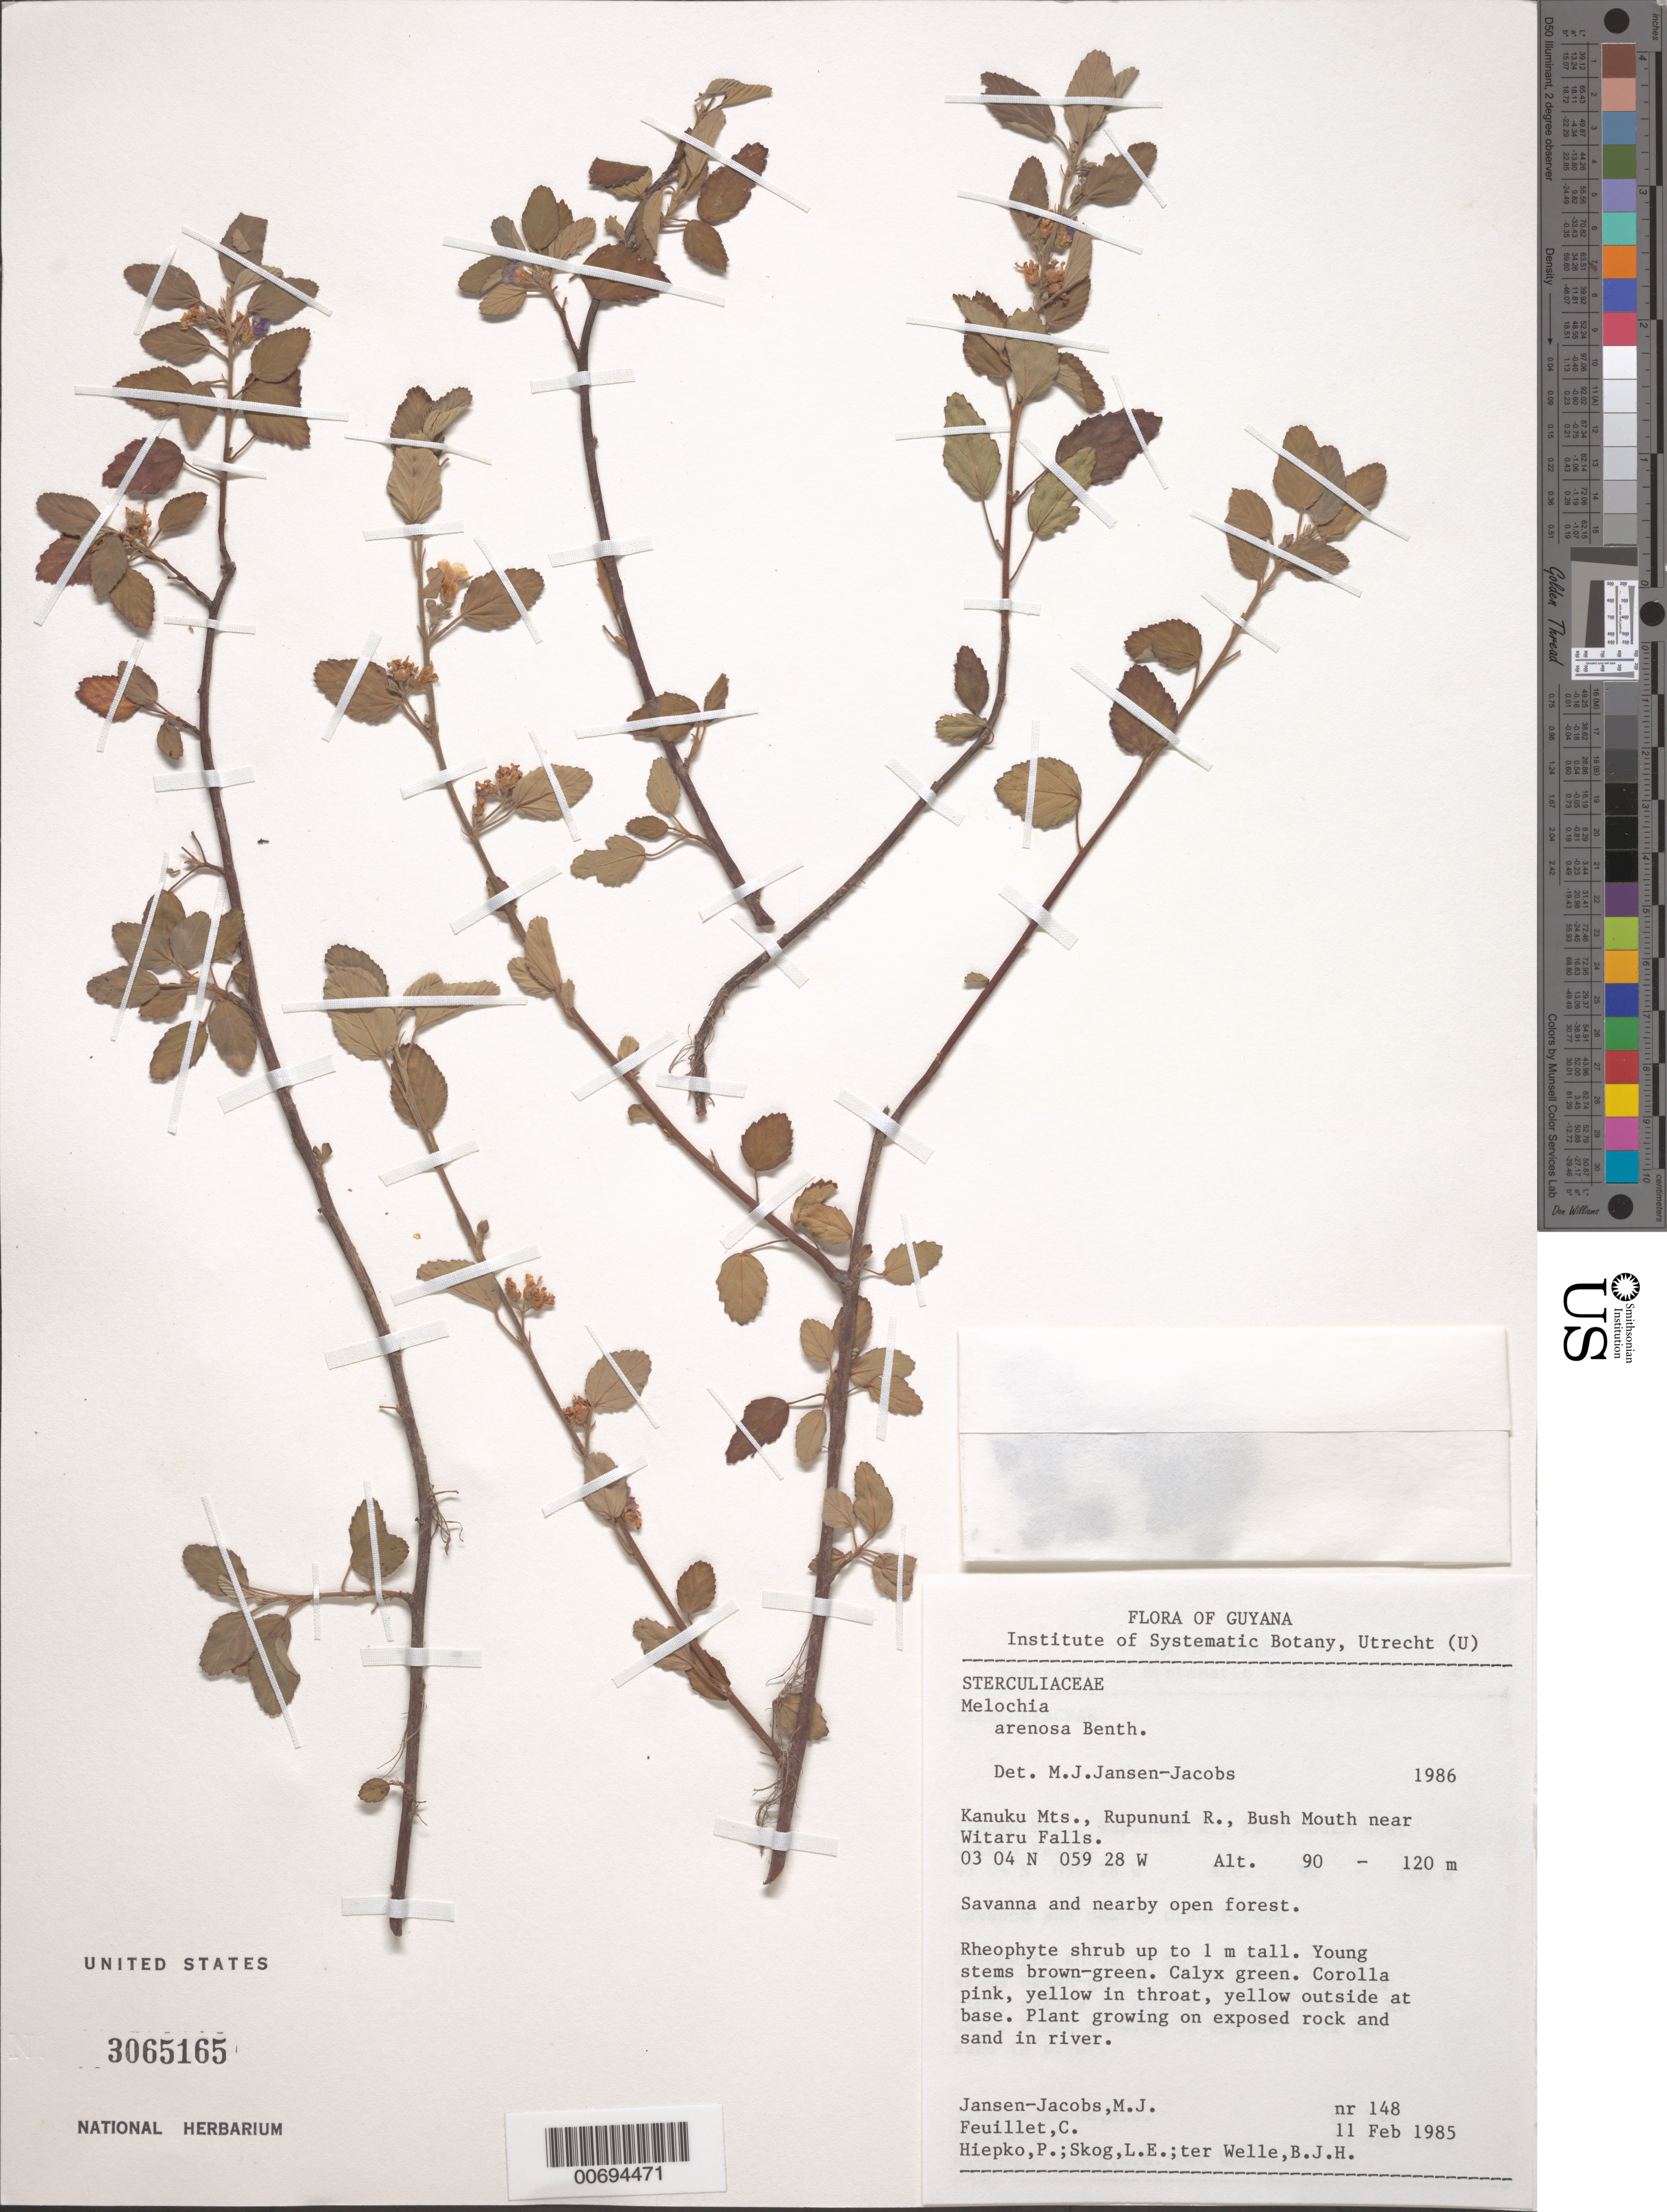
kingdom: Plantae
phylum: Tracheophyta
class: Magnoliopsida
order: Malvales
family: Malvaceae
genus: Melochia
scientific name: Melochia arenosa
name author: Benth.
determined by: Jansen-Jacobs, M. J., (U), Nationaal Herbarium Nederland, Utrecht University branch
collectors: M. J. Jansen-Jacobs, C. Feuillet, P. H. Hiepko, L. E. Skog & B. Welle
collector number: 148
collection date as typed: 11-Feb-85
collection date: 1985-02-11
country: Guyana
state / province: U. Takutu-U. Essequibo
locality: Kanuku Mts., Rupununi R., Bush Mouth near Witaru Falls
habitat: Savanna and nearby open forest. Plant growing on exposed rock and sand in river.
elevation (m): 90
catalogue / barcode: US 3065165